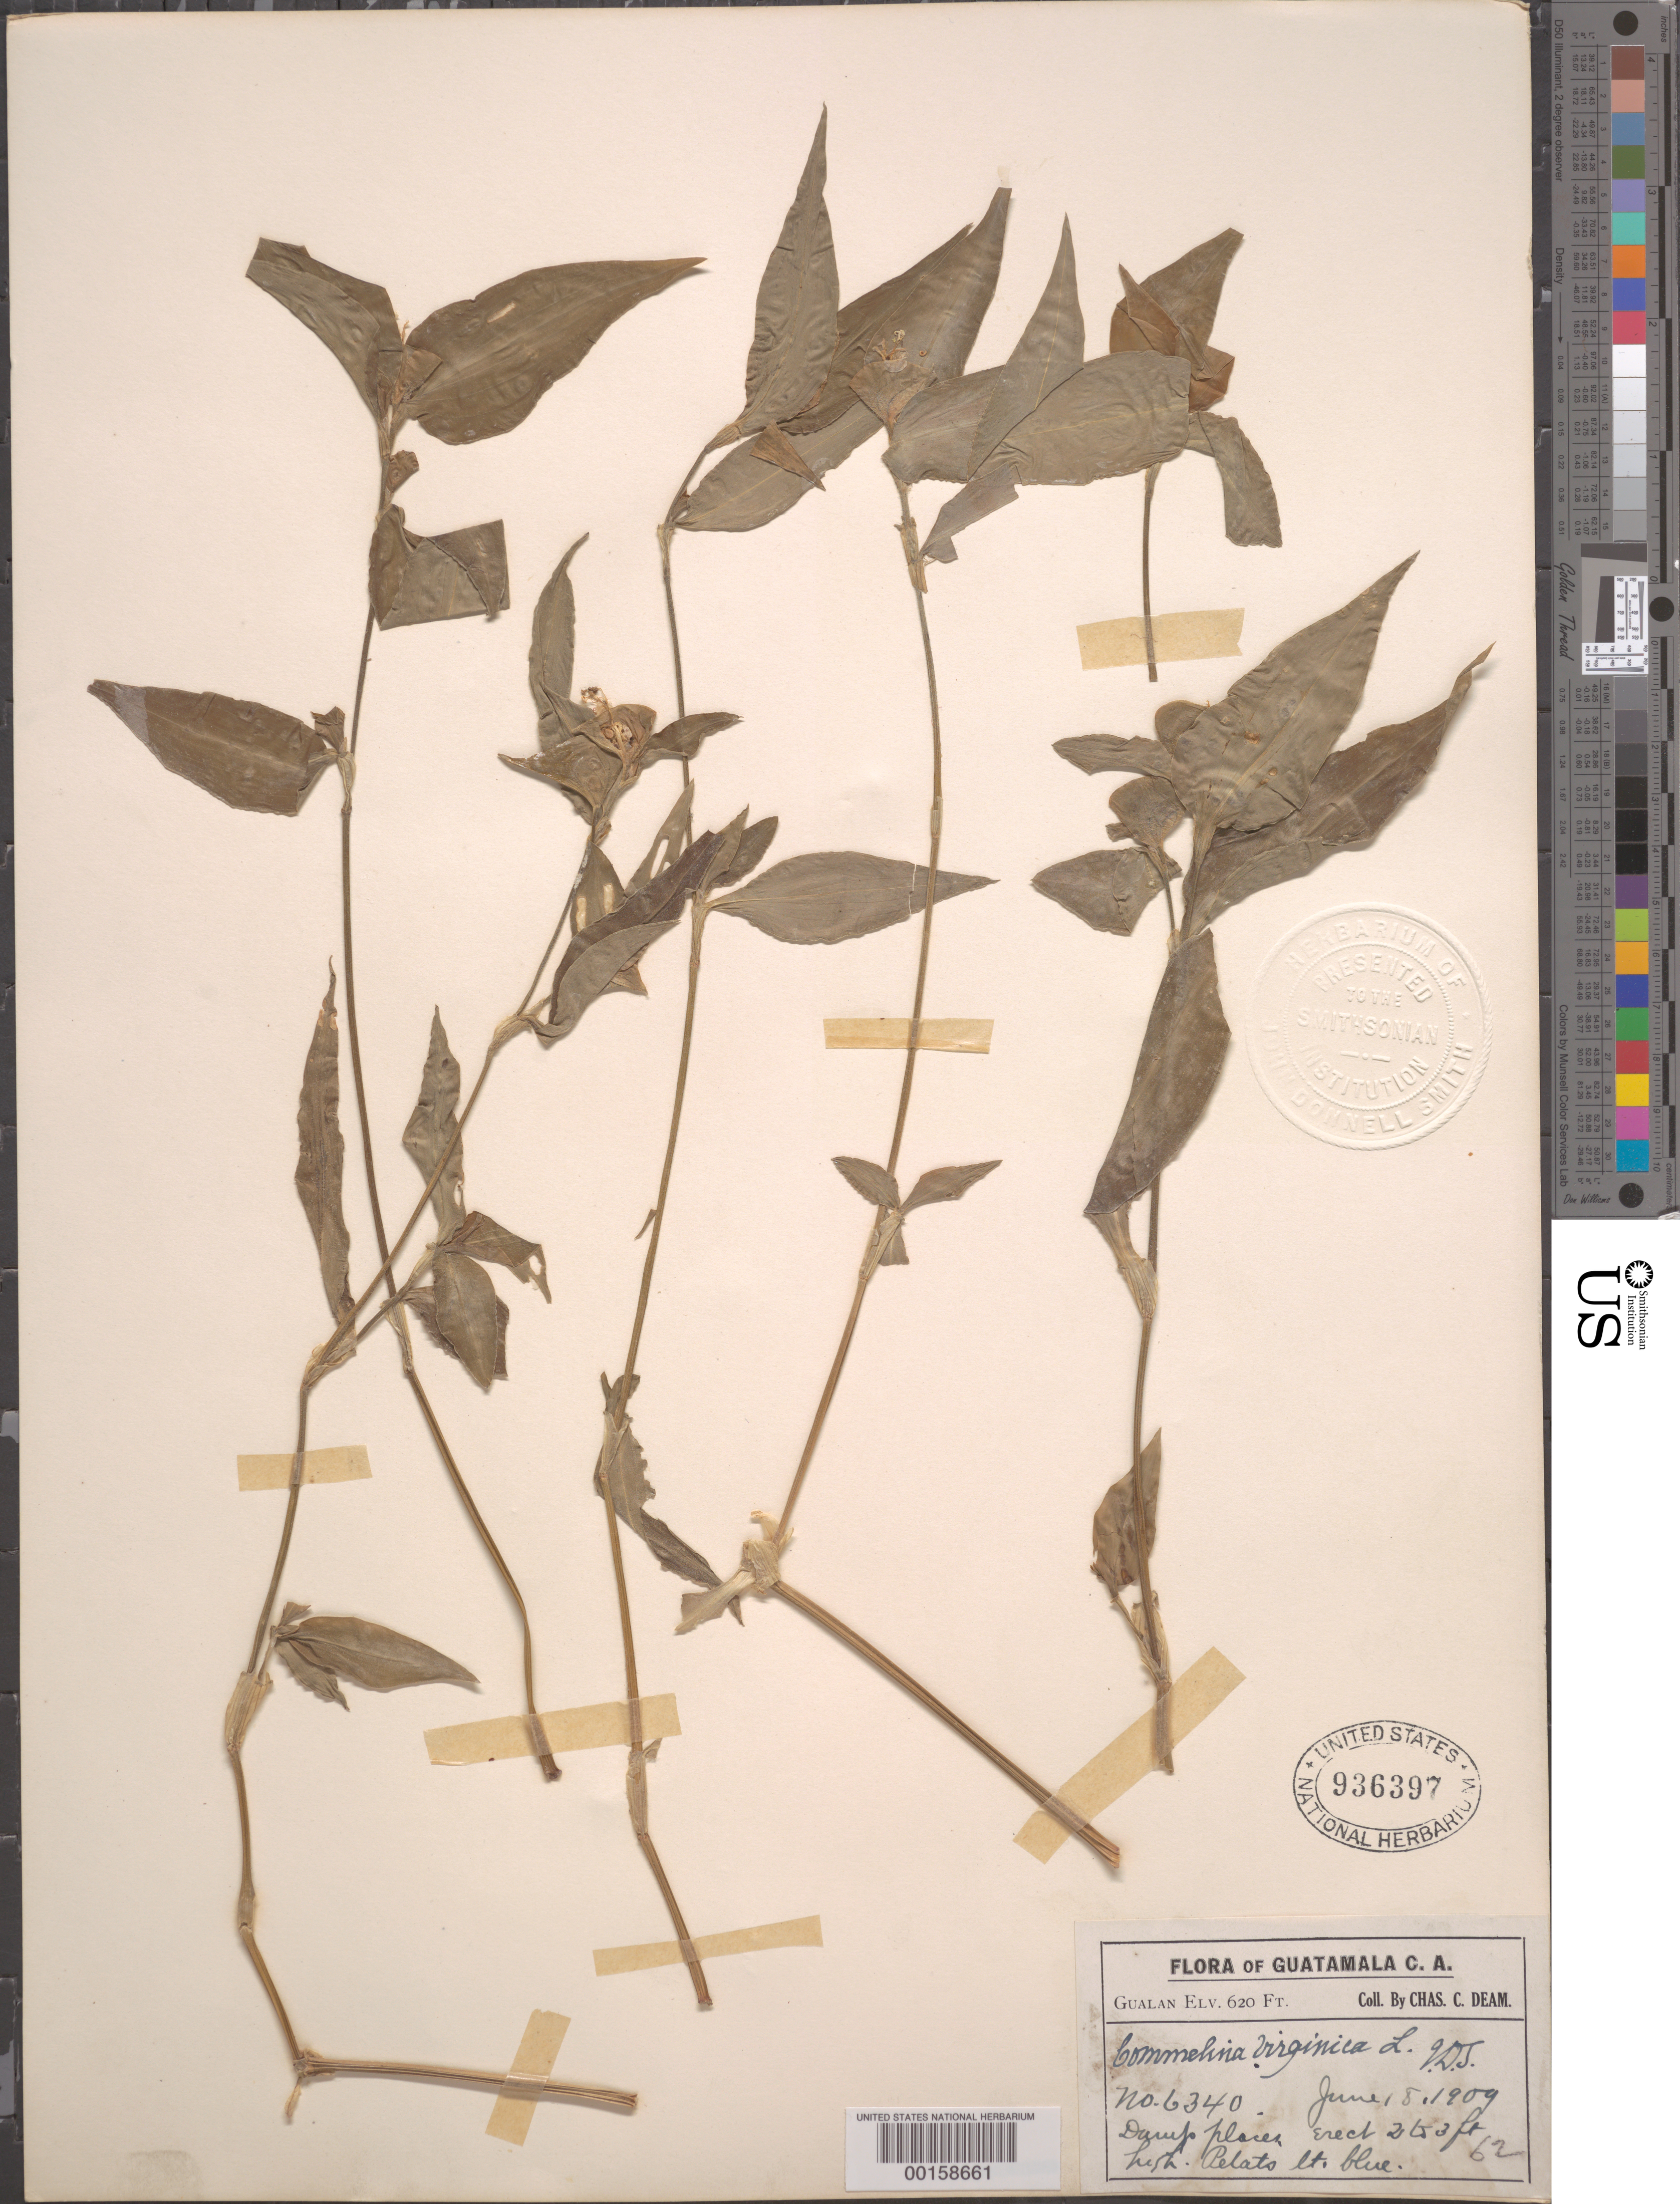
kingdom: Plantae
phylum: Tracheophyta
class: Liliopsida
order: Commelinales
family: Commelinaceae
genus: Commelina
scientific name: Commelina erecta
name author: L.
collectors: C. C. Deam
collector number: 6340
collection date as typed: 18 Jun 1909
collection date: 1909-06-18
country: Guatemala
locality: Gualan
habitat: Moist soil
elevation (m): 189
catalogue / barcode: US 936397